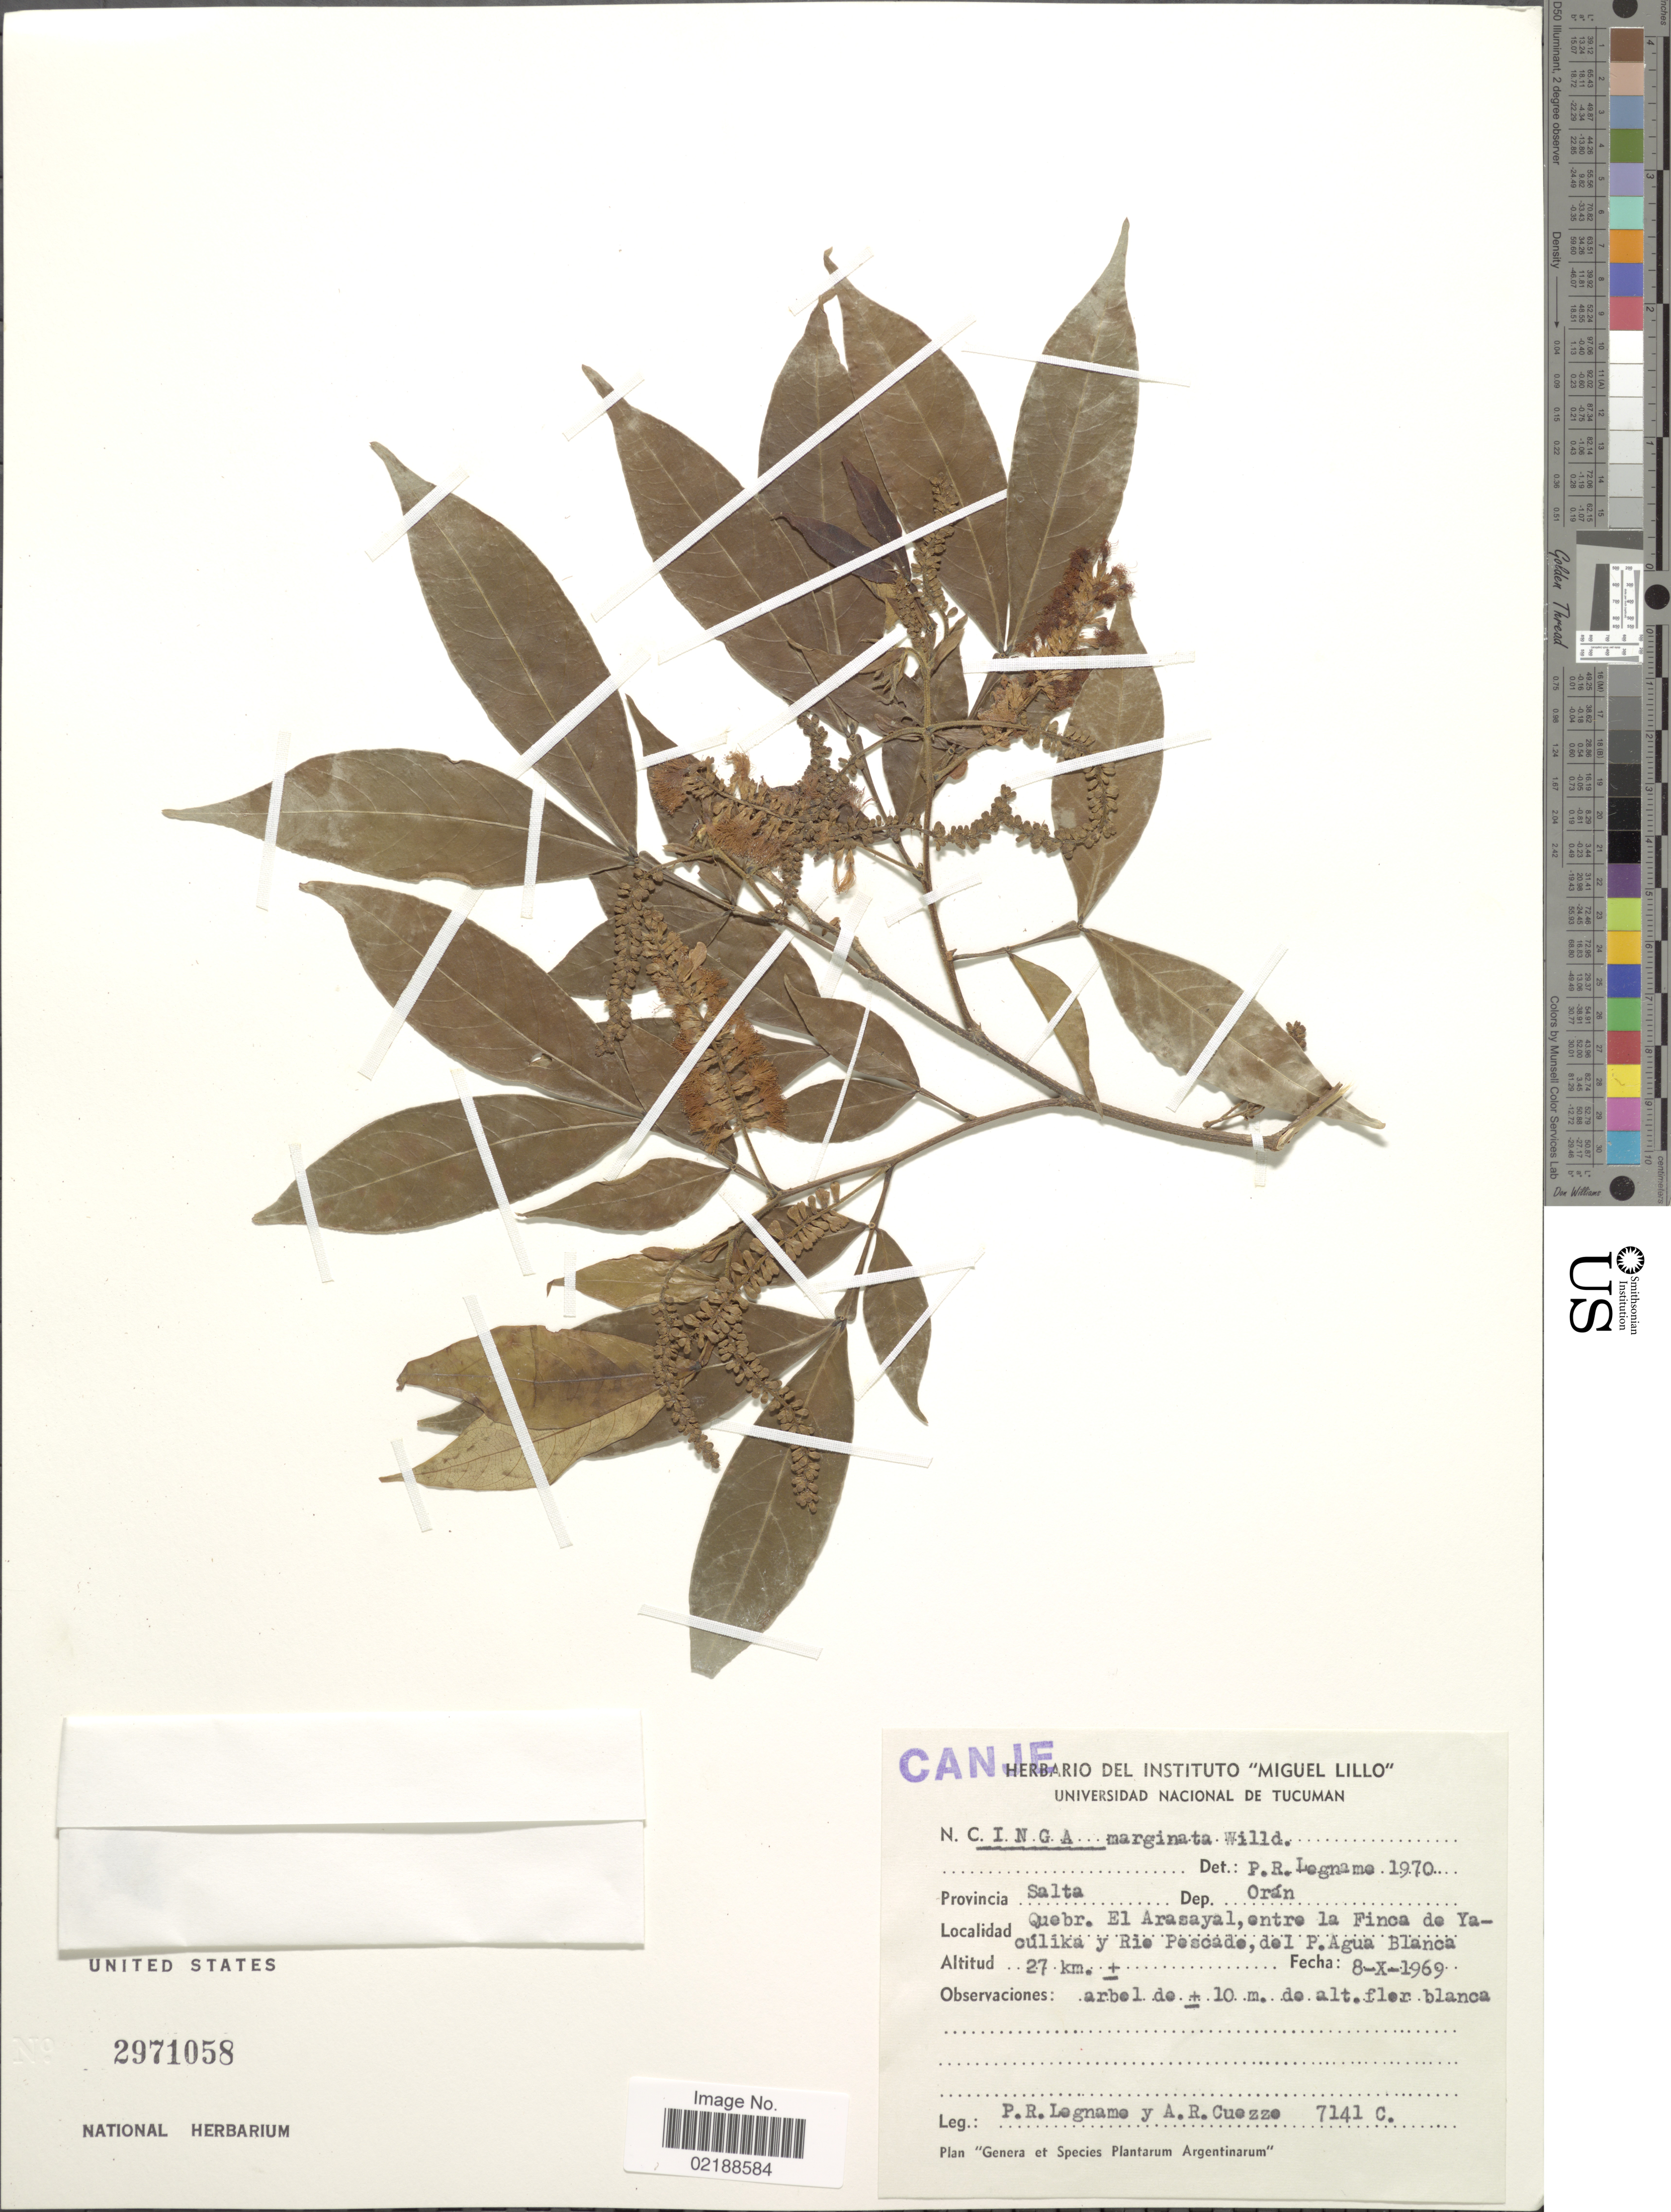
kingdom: Plantae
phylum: Tracheophyta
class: Magnoliopsida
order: Fabales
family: Fabaceae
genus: Inga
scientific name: Inga marginata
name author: Willd.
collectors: P. R. Legname & A. Cuezzo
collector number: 7141 C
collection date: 1969-10-08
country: Argentina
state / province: Salta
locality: Dep. Orán, Quebr El Arasayal, entre la Finca de Yacúlika y Rio pescade, del P. Agua Blanca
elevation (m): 10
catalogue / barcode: US 2971058